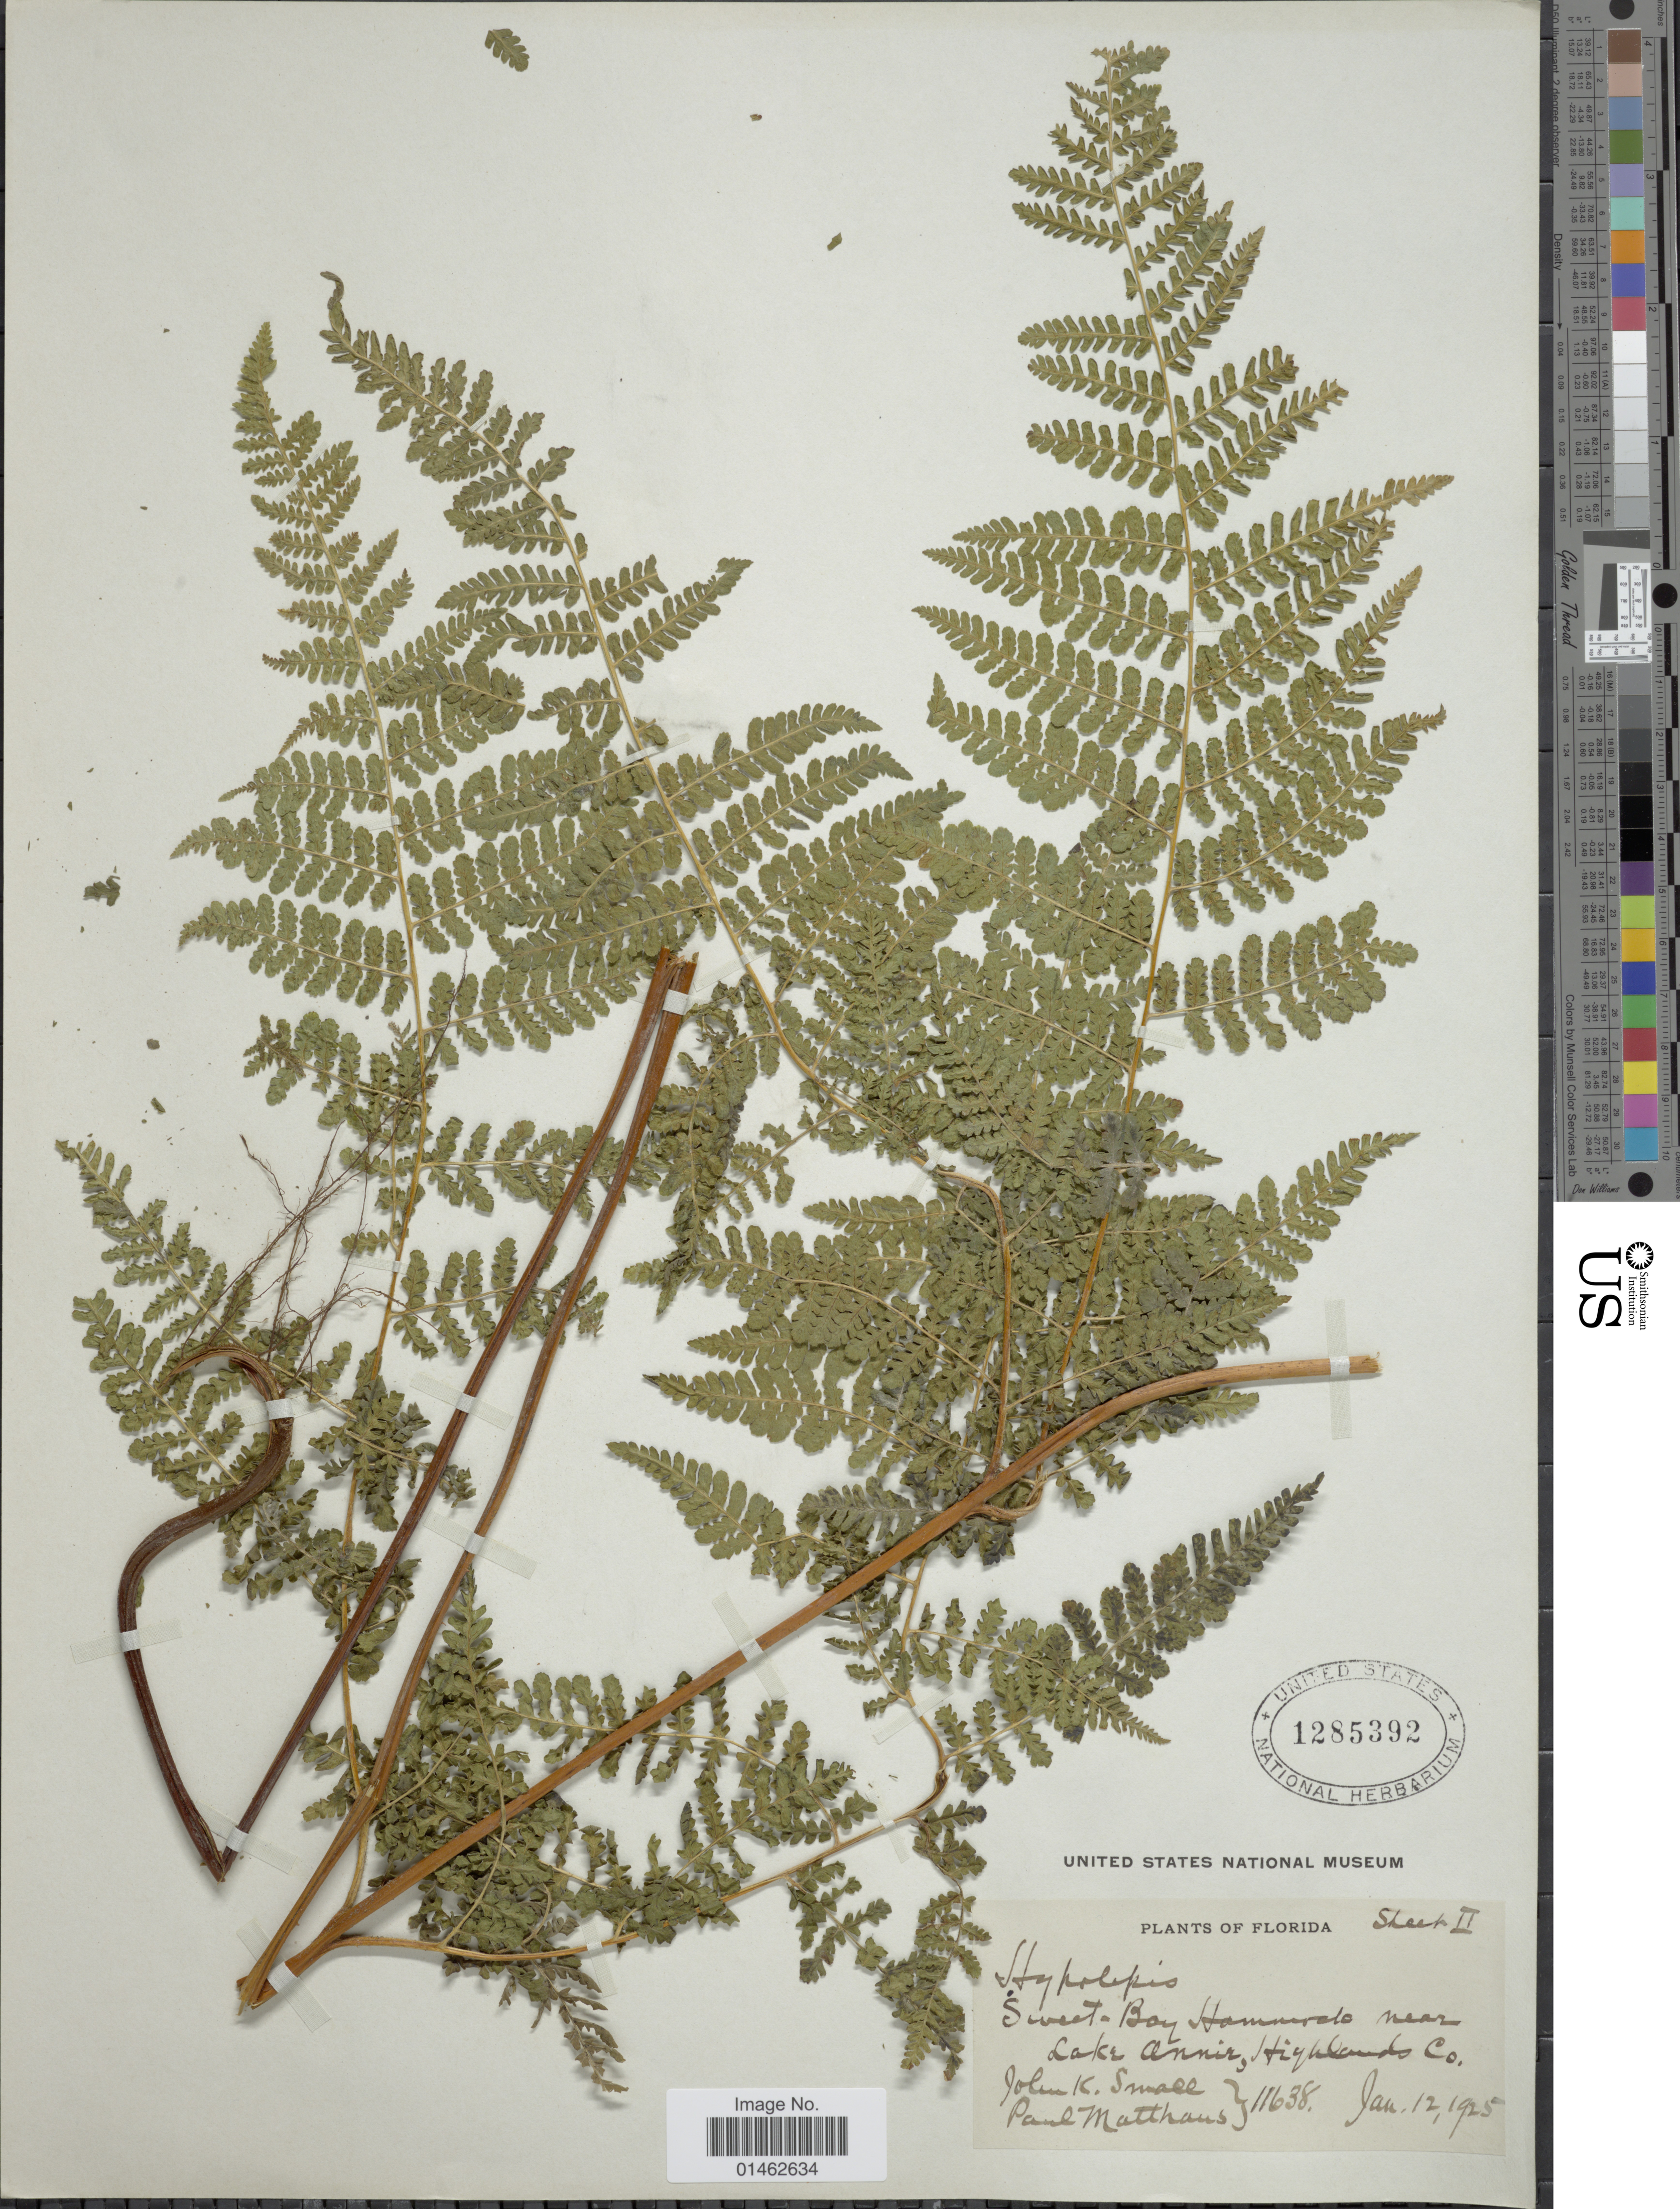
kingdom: Plantae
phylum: Tracheophyta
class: Polypodiopsida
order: Polypodiales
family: Dennstaedtiaceae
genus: Hypolepis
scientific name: Hypolepis repens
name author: (L.) C. Presl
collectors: J. K. Small & P. Matthews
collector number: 11638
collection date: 1925-01-12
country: United States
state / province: Florida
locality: Sweet-Bay Hammock near Lake Annie, Highlands Co.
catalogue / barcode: US 1285392